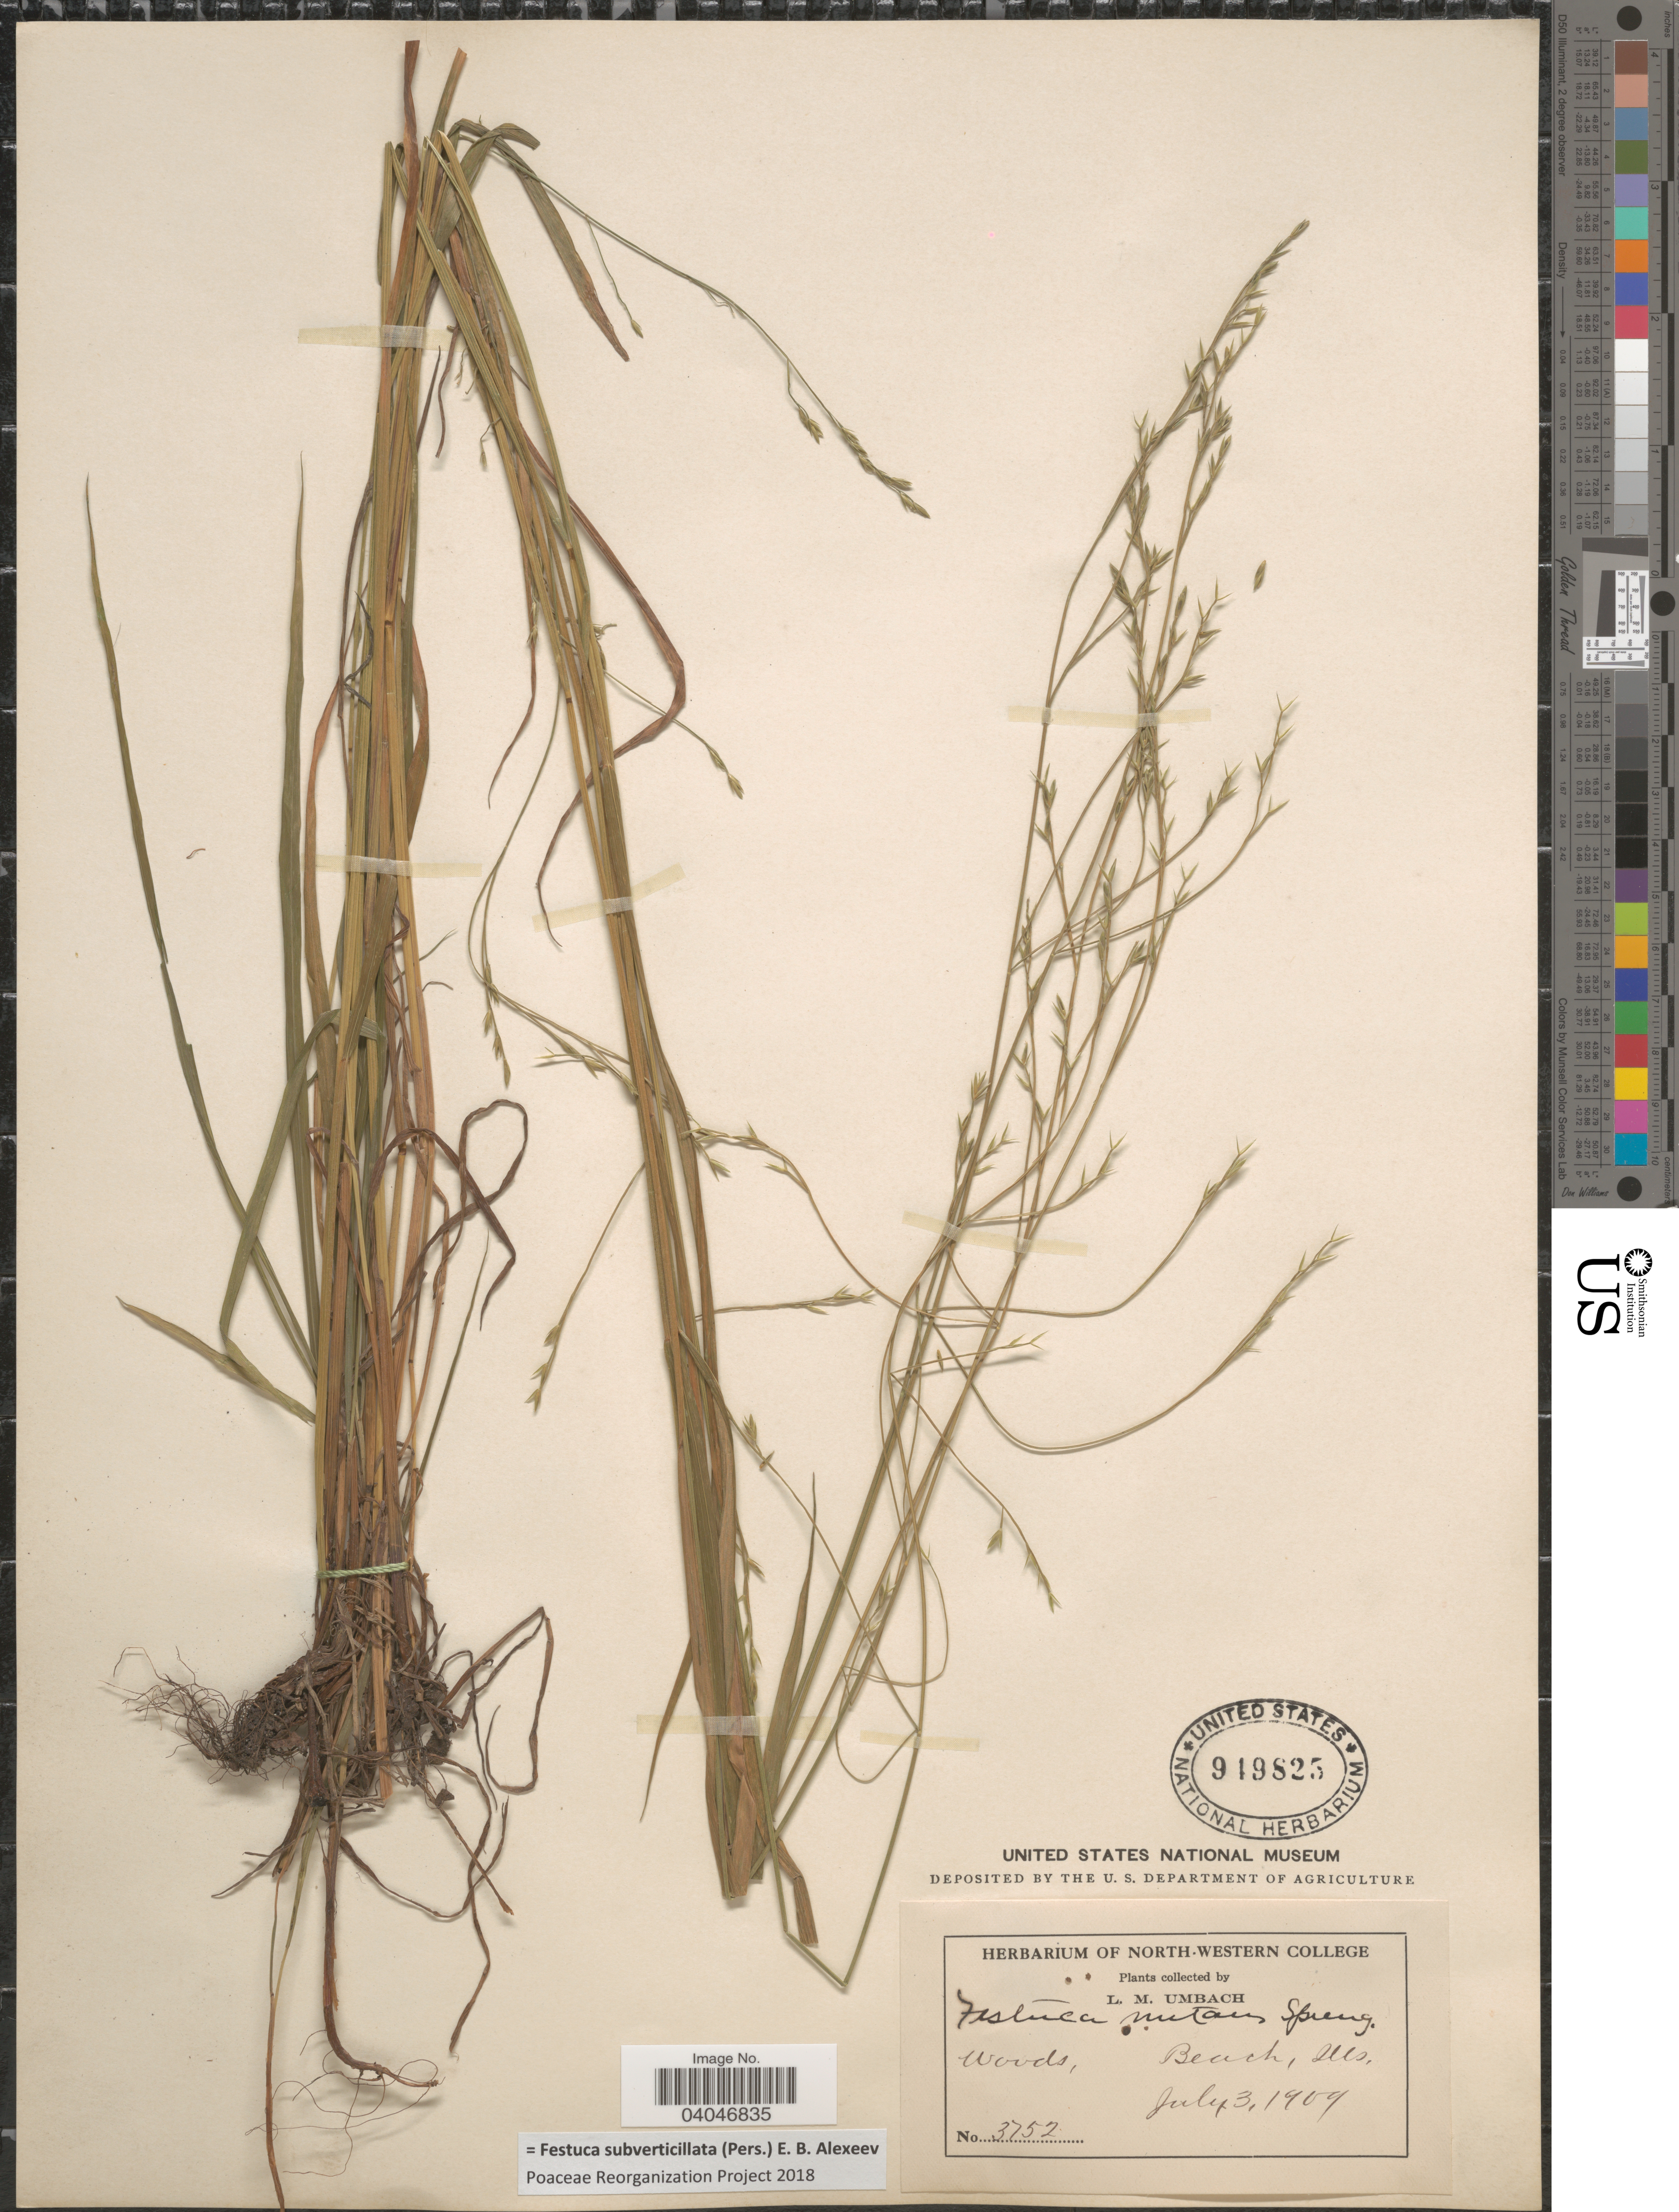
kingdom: Plantae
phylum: Tracheophyta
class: Liliopsida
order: Poales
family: Poaceae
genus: Festuca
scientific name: Festuca subverticillata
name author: (Pers.) E.B. Alexeev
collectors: L. M. Umbach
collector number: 3752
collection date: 1909-07-03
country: United States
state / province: Illinois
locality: Beach.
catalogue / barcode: US 949825